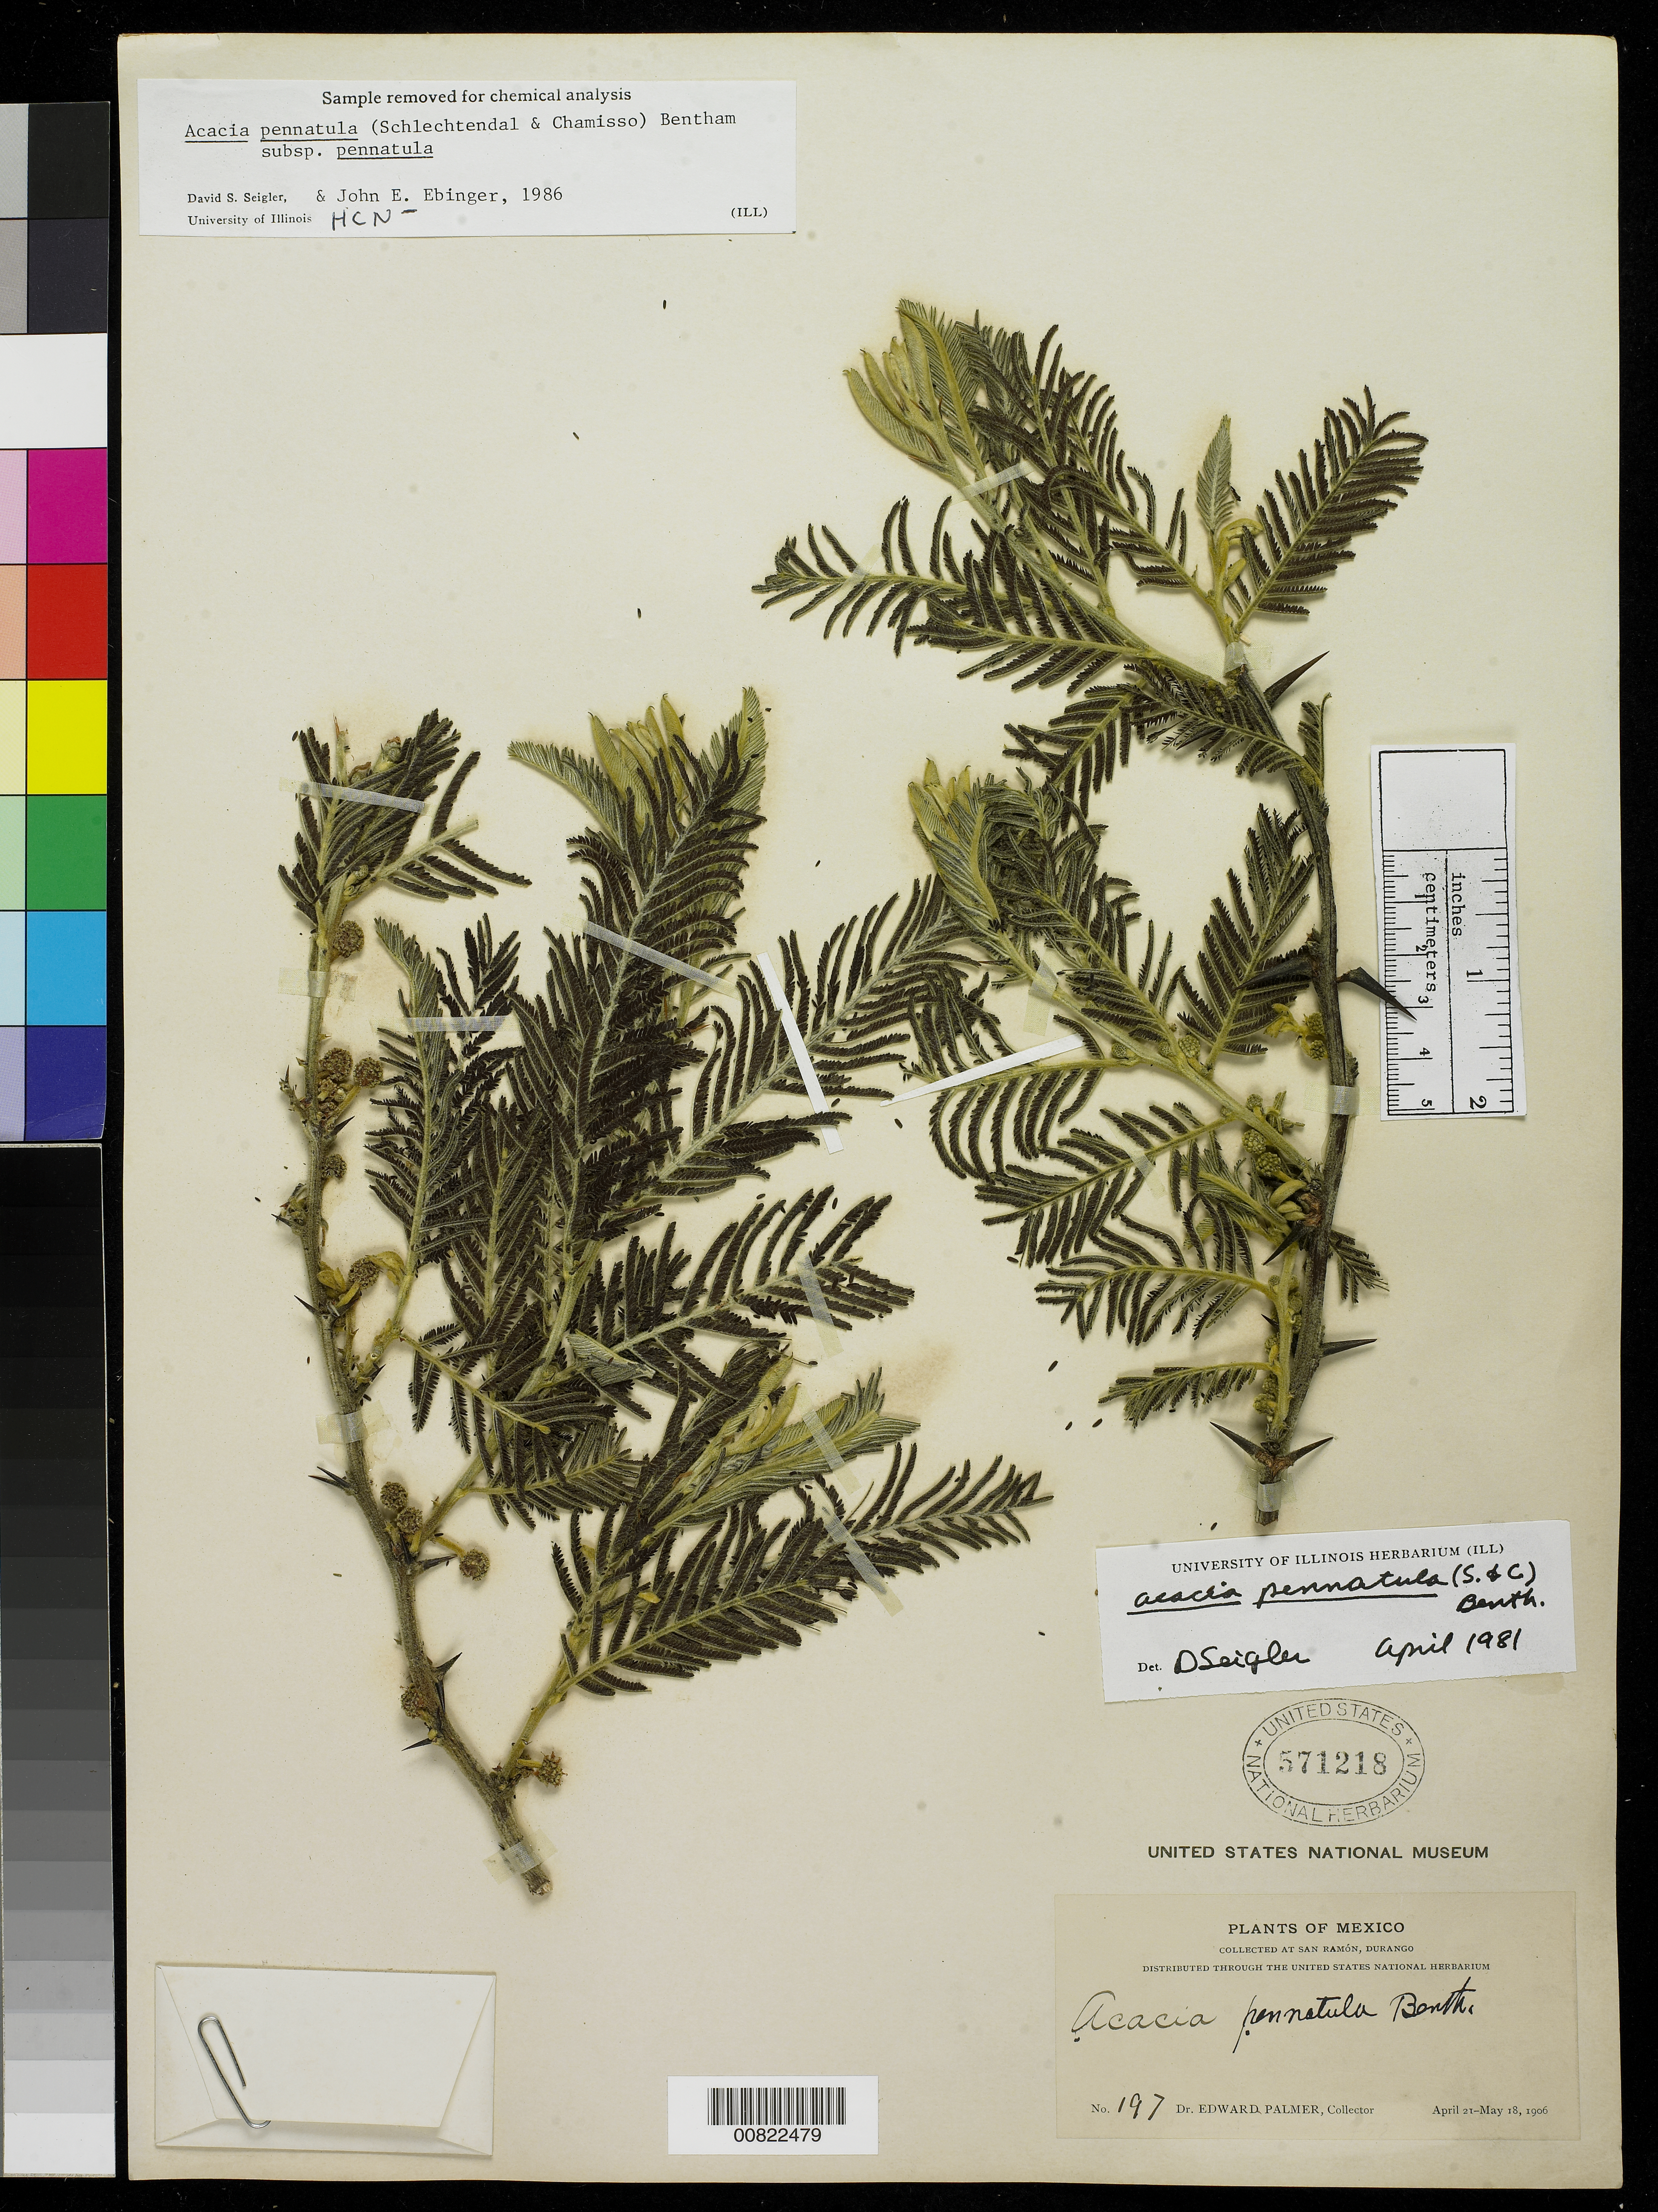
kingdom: Plantae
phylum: Tracheophyta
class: Magnoliopsida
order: Fabales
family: Fabaceae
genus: Vachellia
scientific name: Vachellia pennatula var. pennatula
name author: (Schltdl. & Cham.) Seigler & Ebinger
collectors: E. Palmer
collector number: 197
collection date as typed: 21 Apr 1906 to 18 May 1906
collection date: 1906-04-21/1906-05-18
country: Mexico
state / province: Durango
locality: San Ramón, Durango.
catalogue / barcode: US 571218